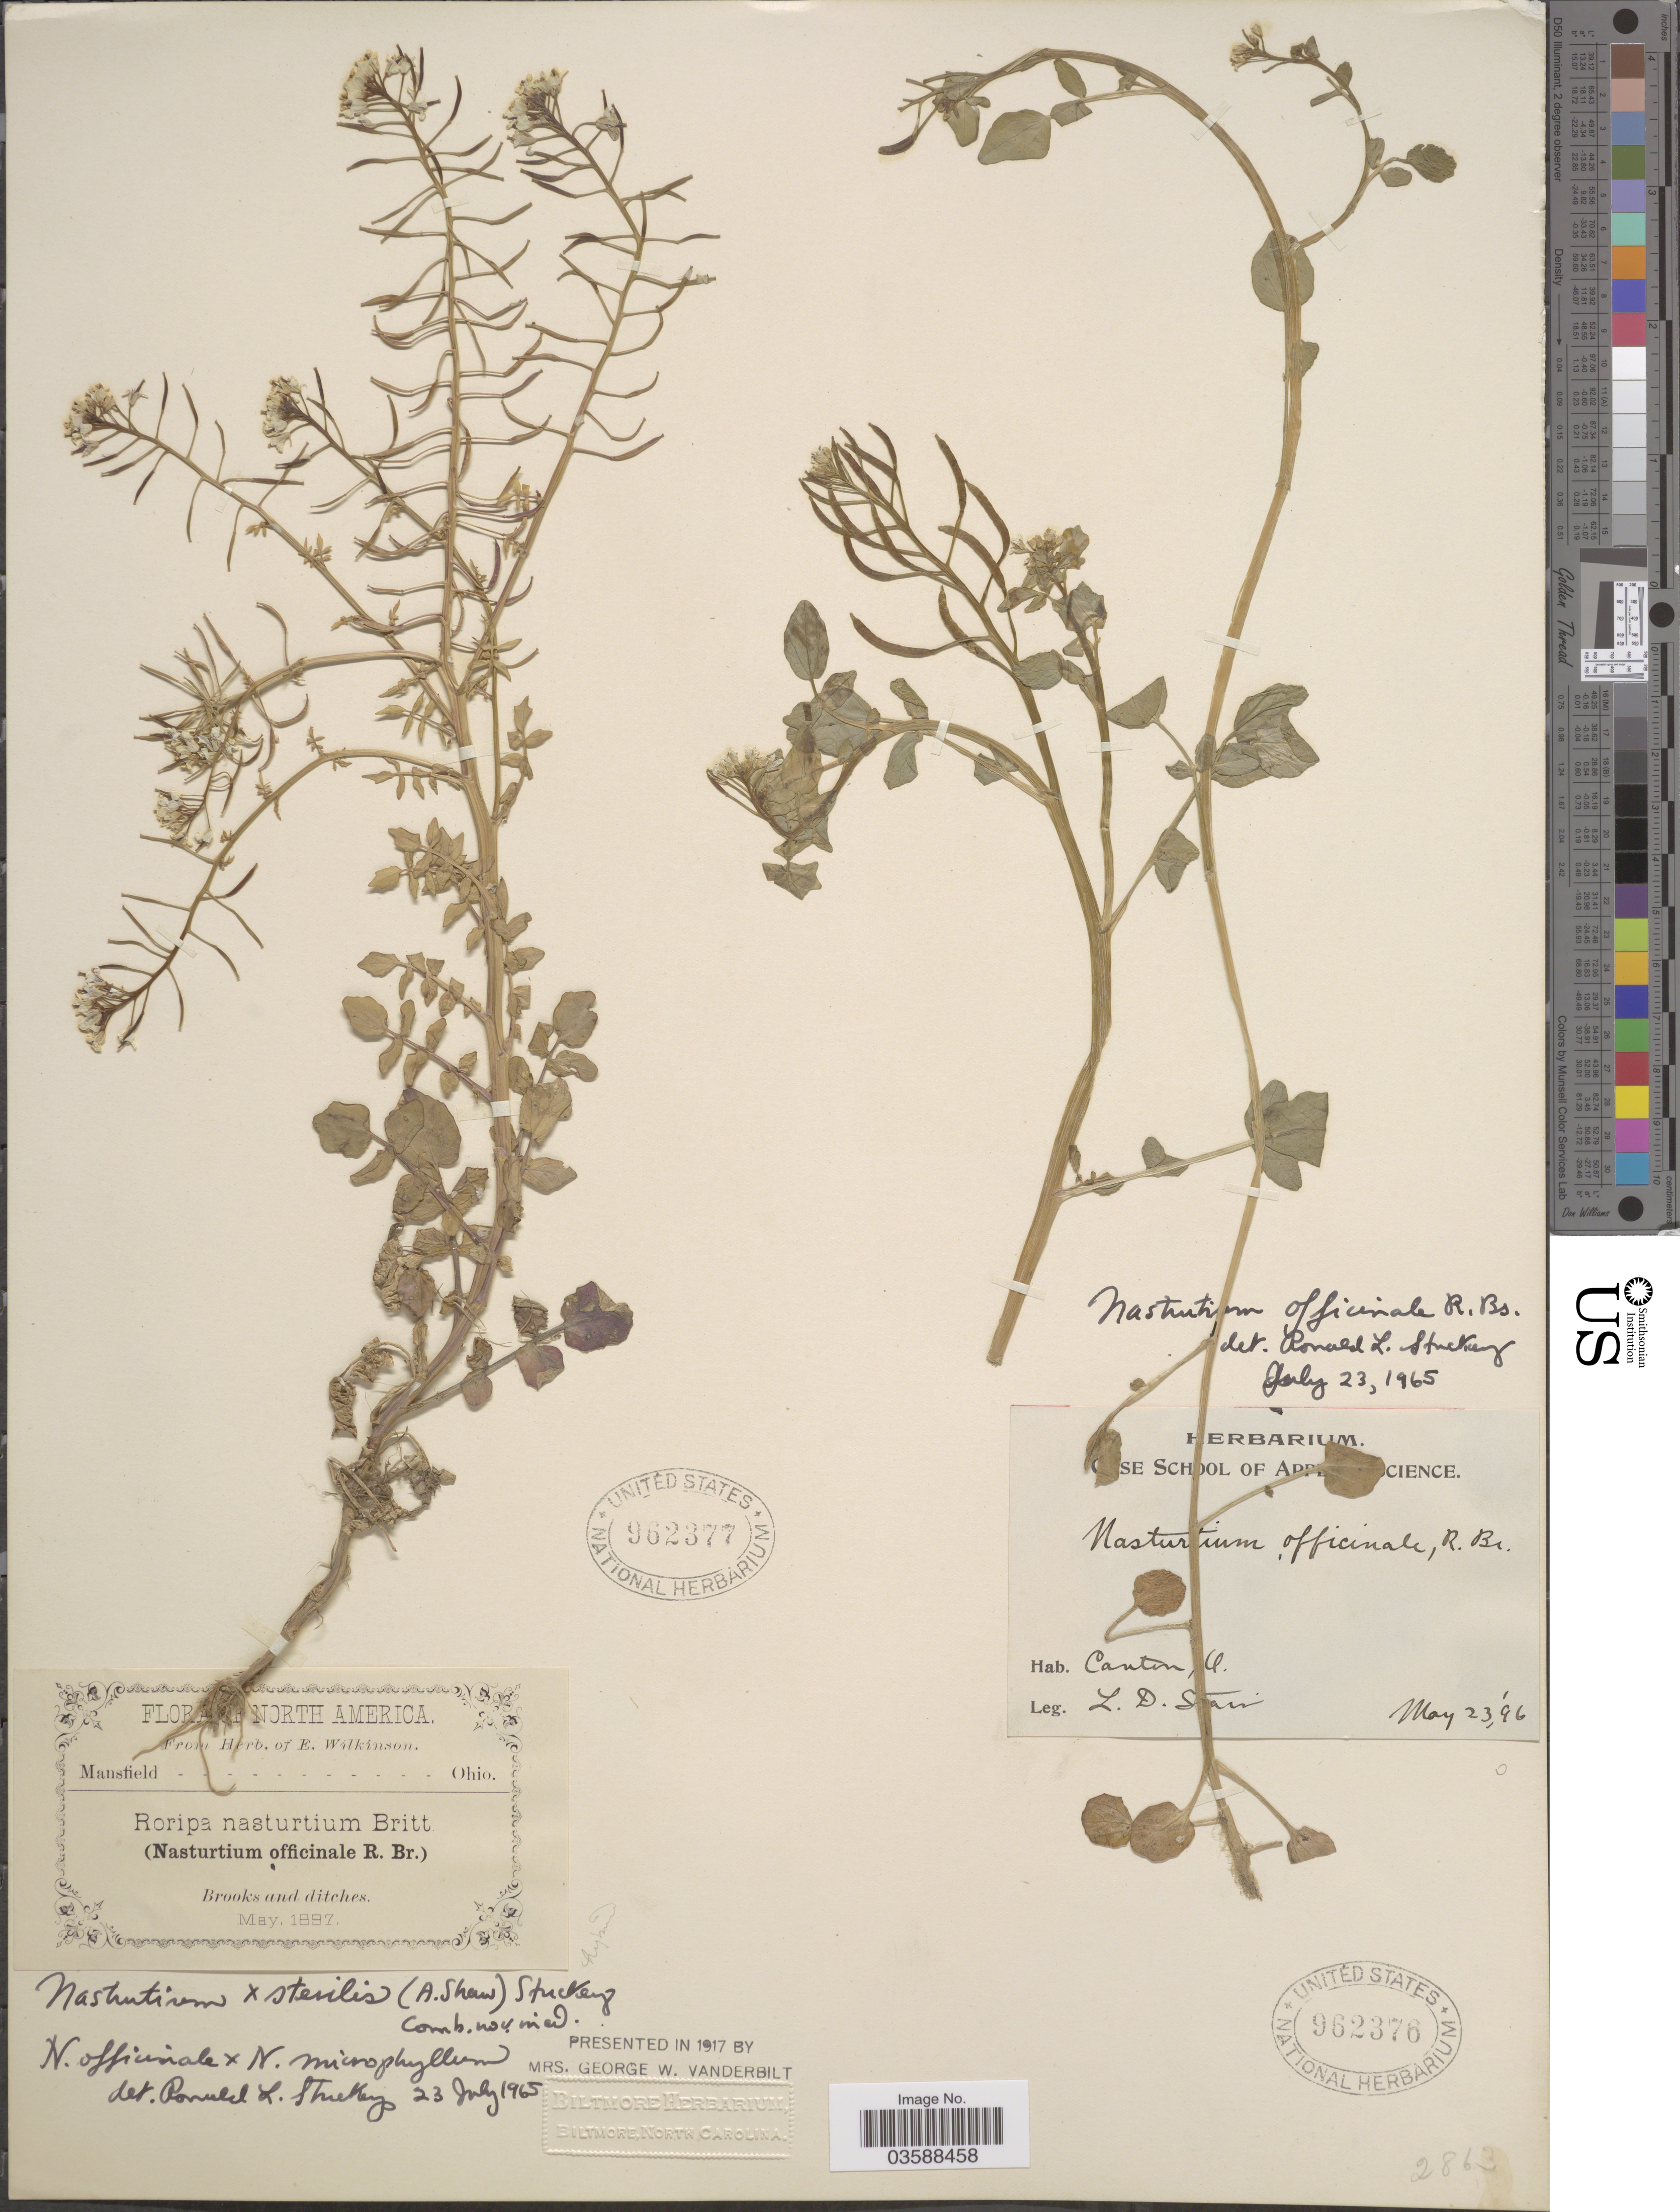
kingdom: Plantae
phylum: Tracheophyta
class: Magnoliopsida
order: Brassicales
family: Brassicaceae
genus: Nasturtium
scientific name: Nasturtium officinale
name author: R. Br.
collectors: L. Stair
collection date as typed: Transcribed d/m/y: 23/5/96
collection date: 1896-05-23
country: United States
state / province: Ohio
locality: Canton.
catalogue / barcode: US 962376-2